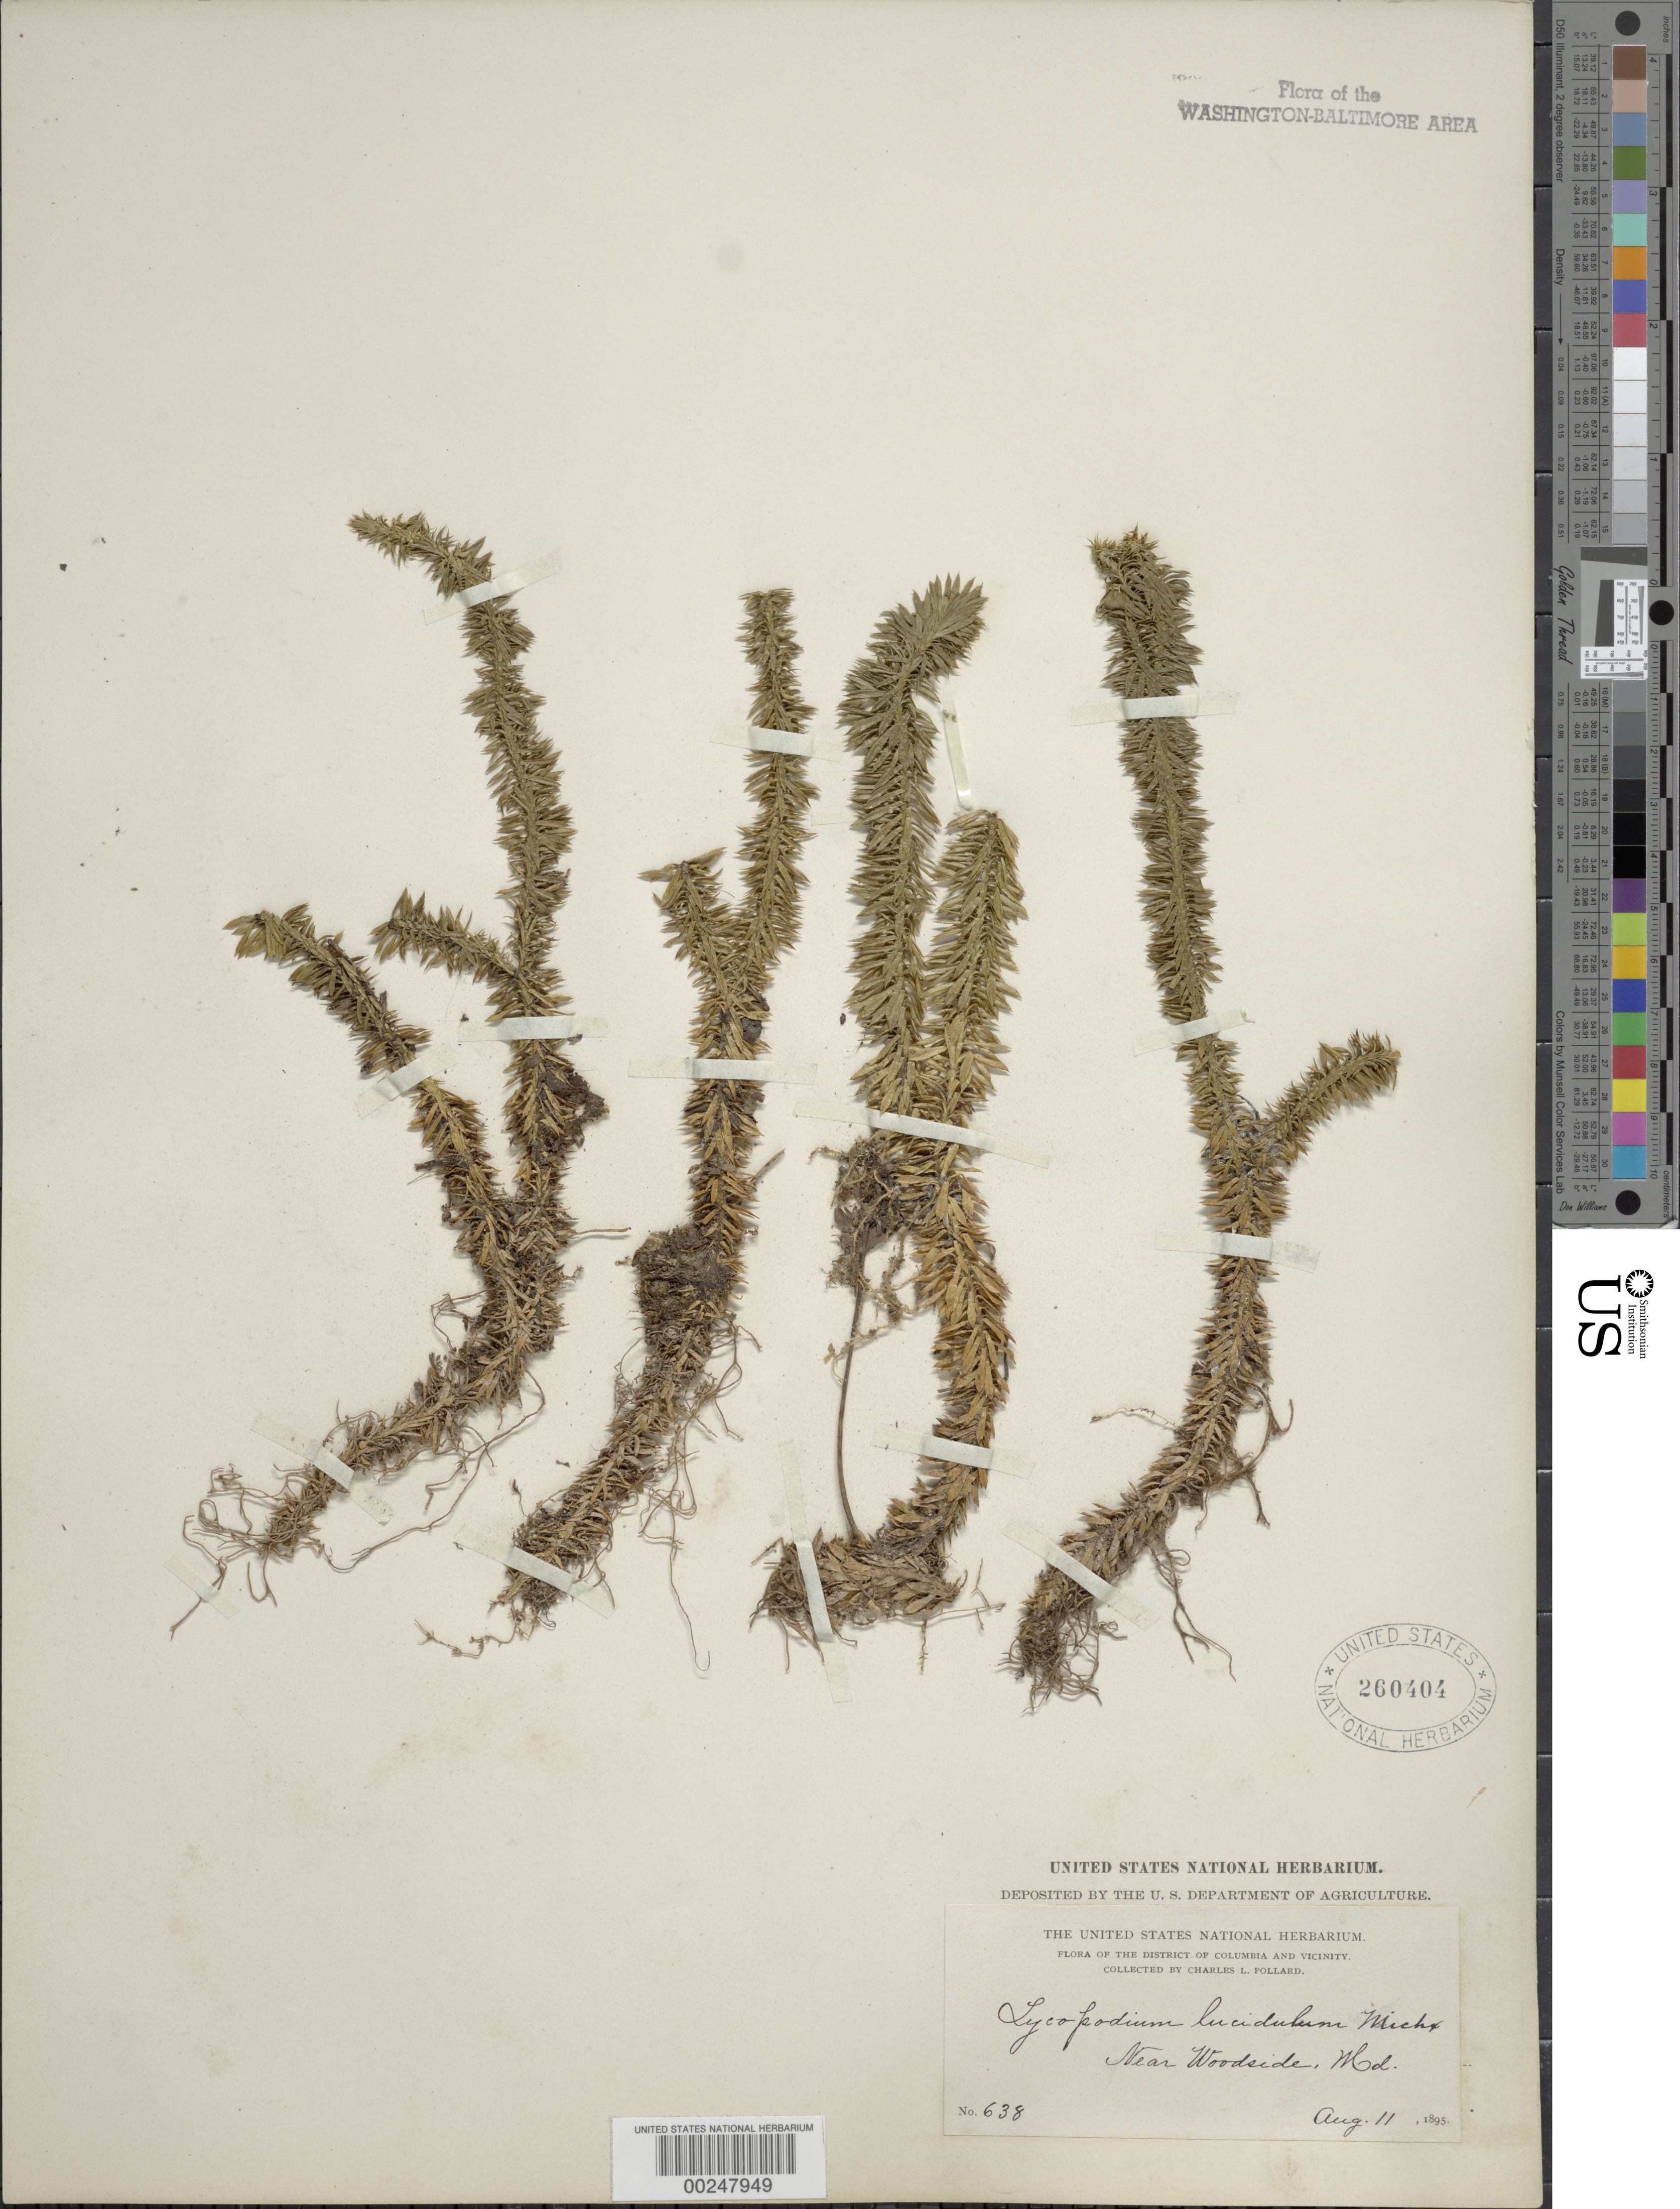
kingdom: Plantae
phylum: Tracheophyta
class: Lycopodiopsida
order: Lycopodiales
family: Lycopodiaceae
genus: Huperzia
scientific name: Huperzia lucidula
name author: (Michx.) Trevis.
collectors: C. L. Pollard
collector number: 638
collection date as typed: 11 Aug 1895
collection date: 1895-08-11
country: United States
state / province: Maryland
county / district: Montgomery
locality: Near woodside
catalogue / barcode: US 260404